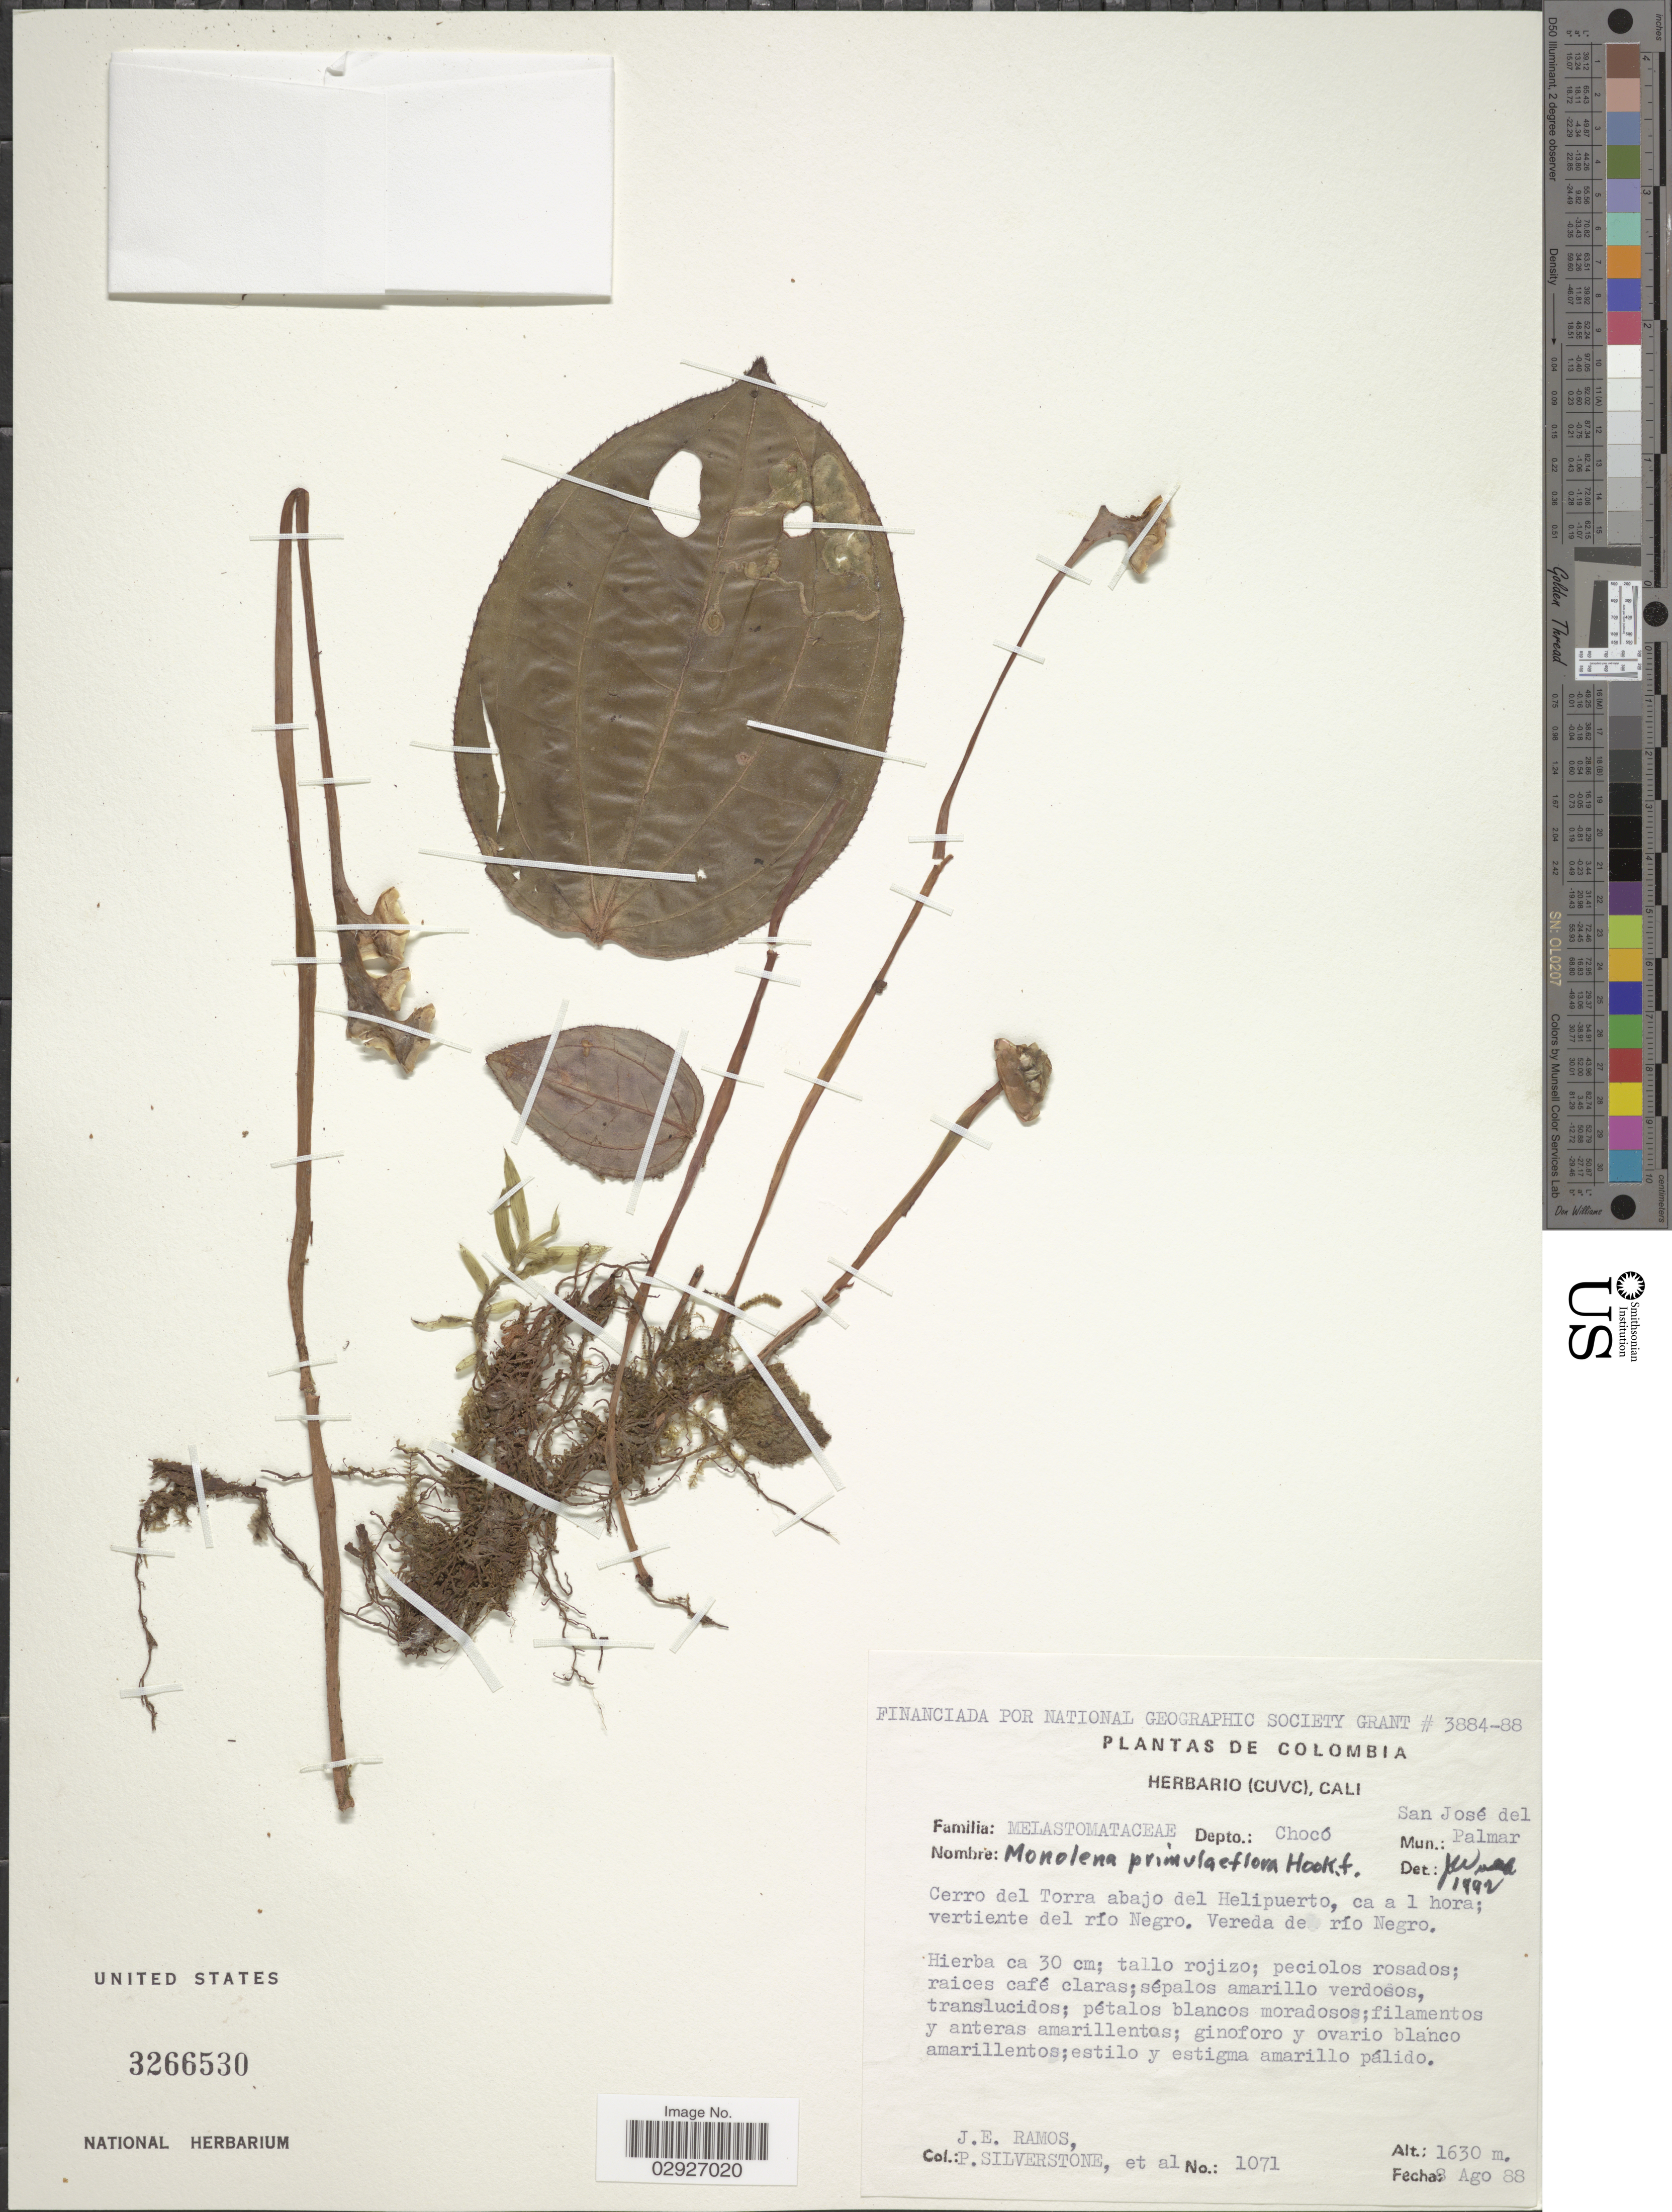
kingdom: Plantae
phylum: Tracheophyta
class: Magnoliopsida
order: Myrtales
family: Melastomataceae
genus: Monolena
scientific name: Monolena primuliflora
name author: Hook. f.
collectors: J. E. Ramos, P. Silverstone & et al.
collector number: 1071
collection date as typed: Transcribed d/m/y: 8/8/88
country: Colombia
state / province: Chocó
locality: Depto.: Chocó. Mun.: San José del Palmar. Cerro del Torra abajo del Helipuerto, ca a 1 hora; vertiente del río Negro. Vereda de río Negro.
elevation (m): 1630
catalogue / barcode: US 3266530